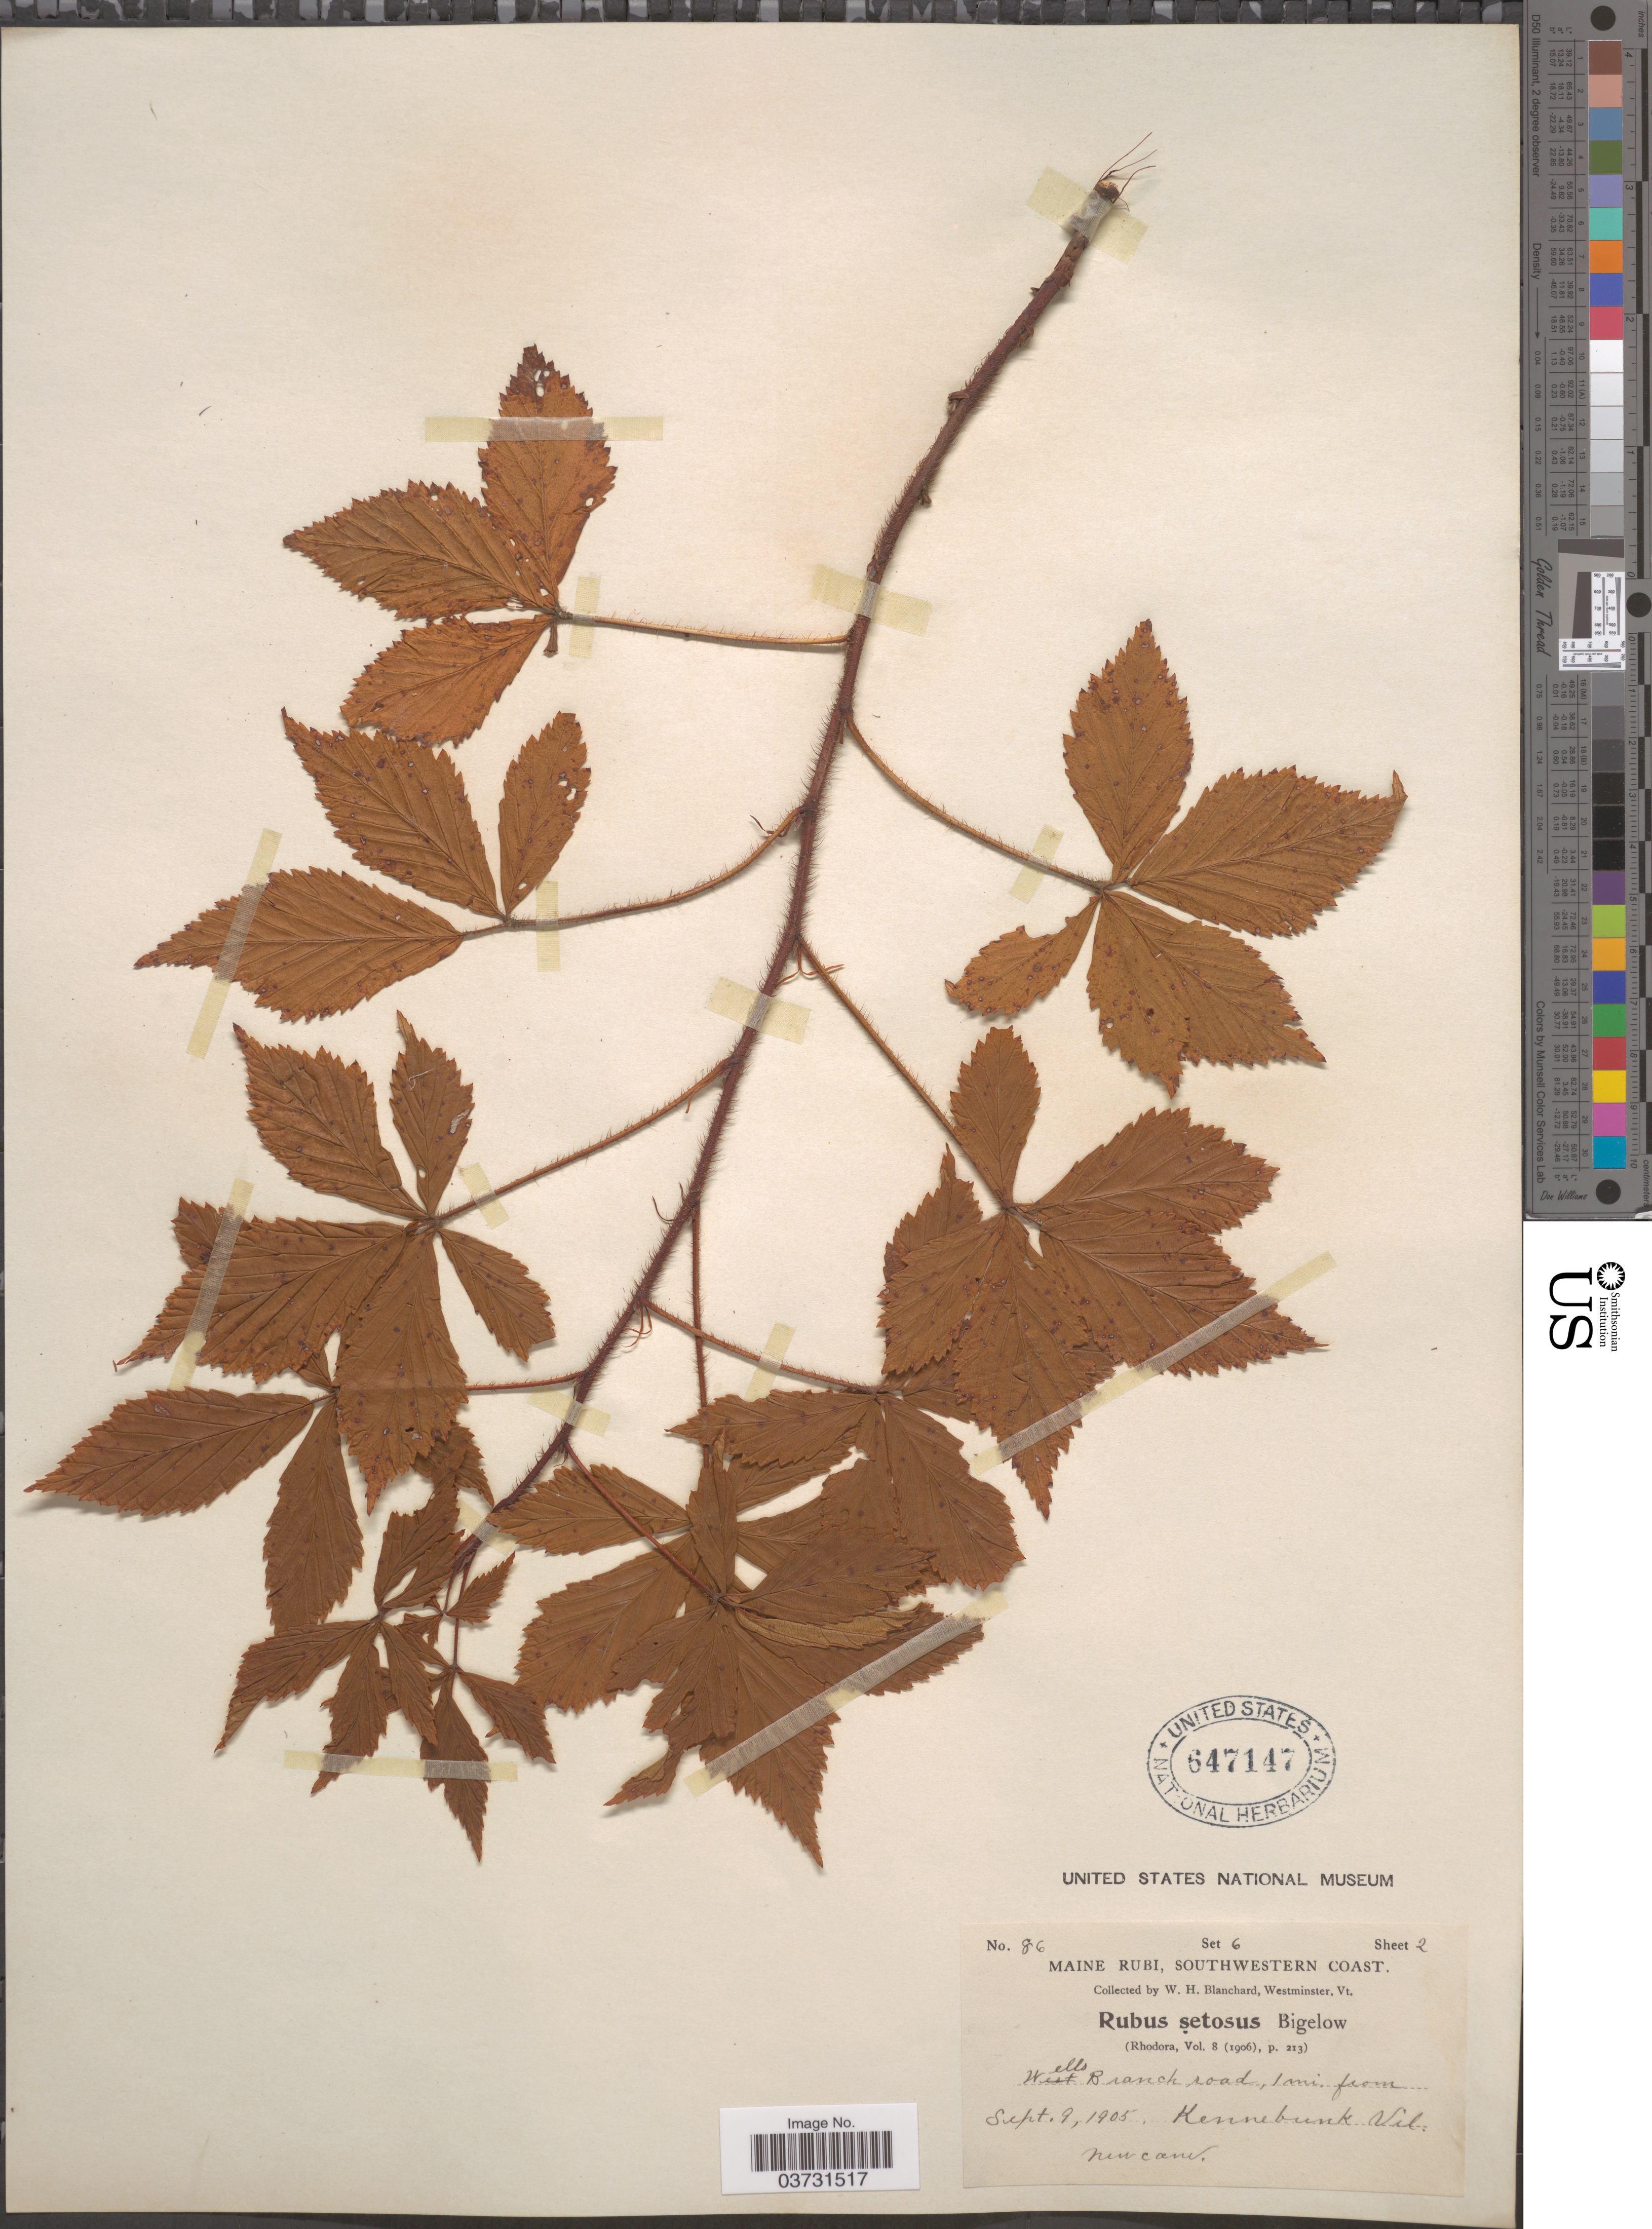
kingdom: Plantae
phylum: Tracheophyta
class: Magnoliopsida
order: Rosales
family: Rosaceae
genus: Rubus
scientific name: Rubus nigricans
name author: Rydb. in Britton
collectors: W. H. Blanchard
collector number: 86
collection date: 1905-09-09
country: United States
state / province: Maine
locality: Maine, Southwestern Coast. Wells Branch Road, 1 mi. from. Kennebunk Vil.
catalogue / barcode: US 647147